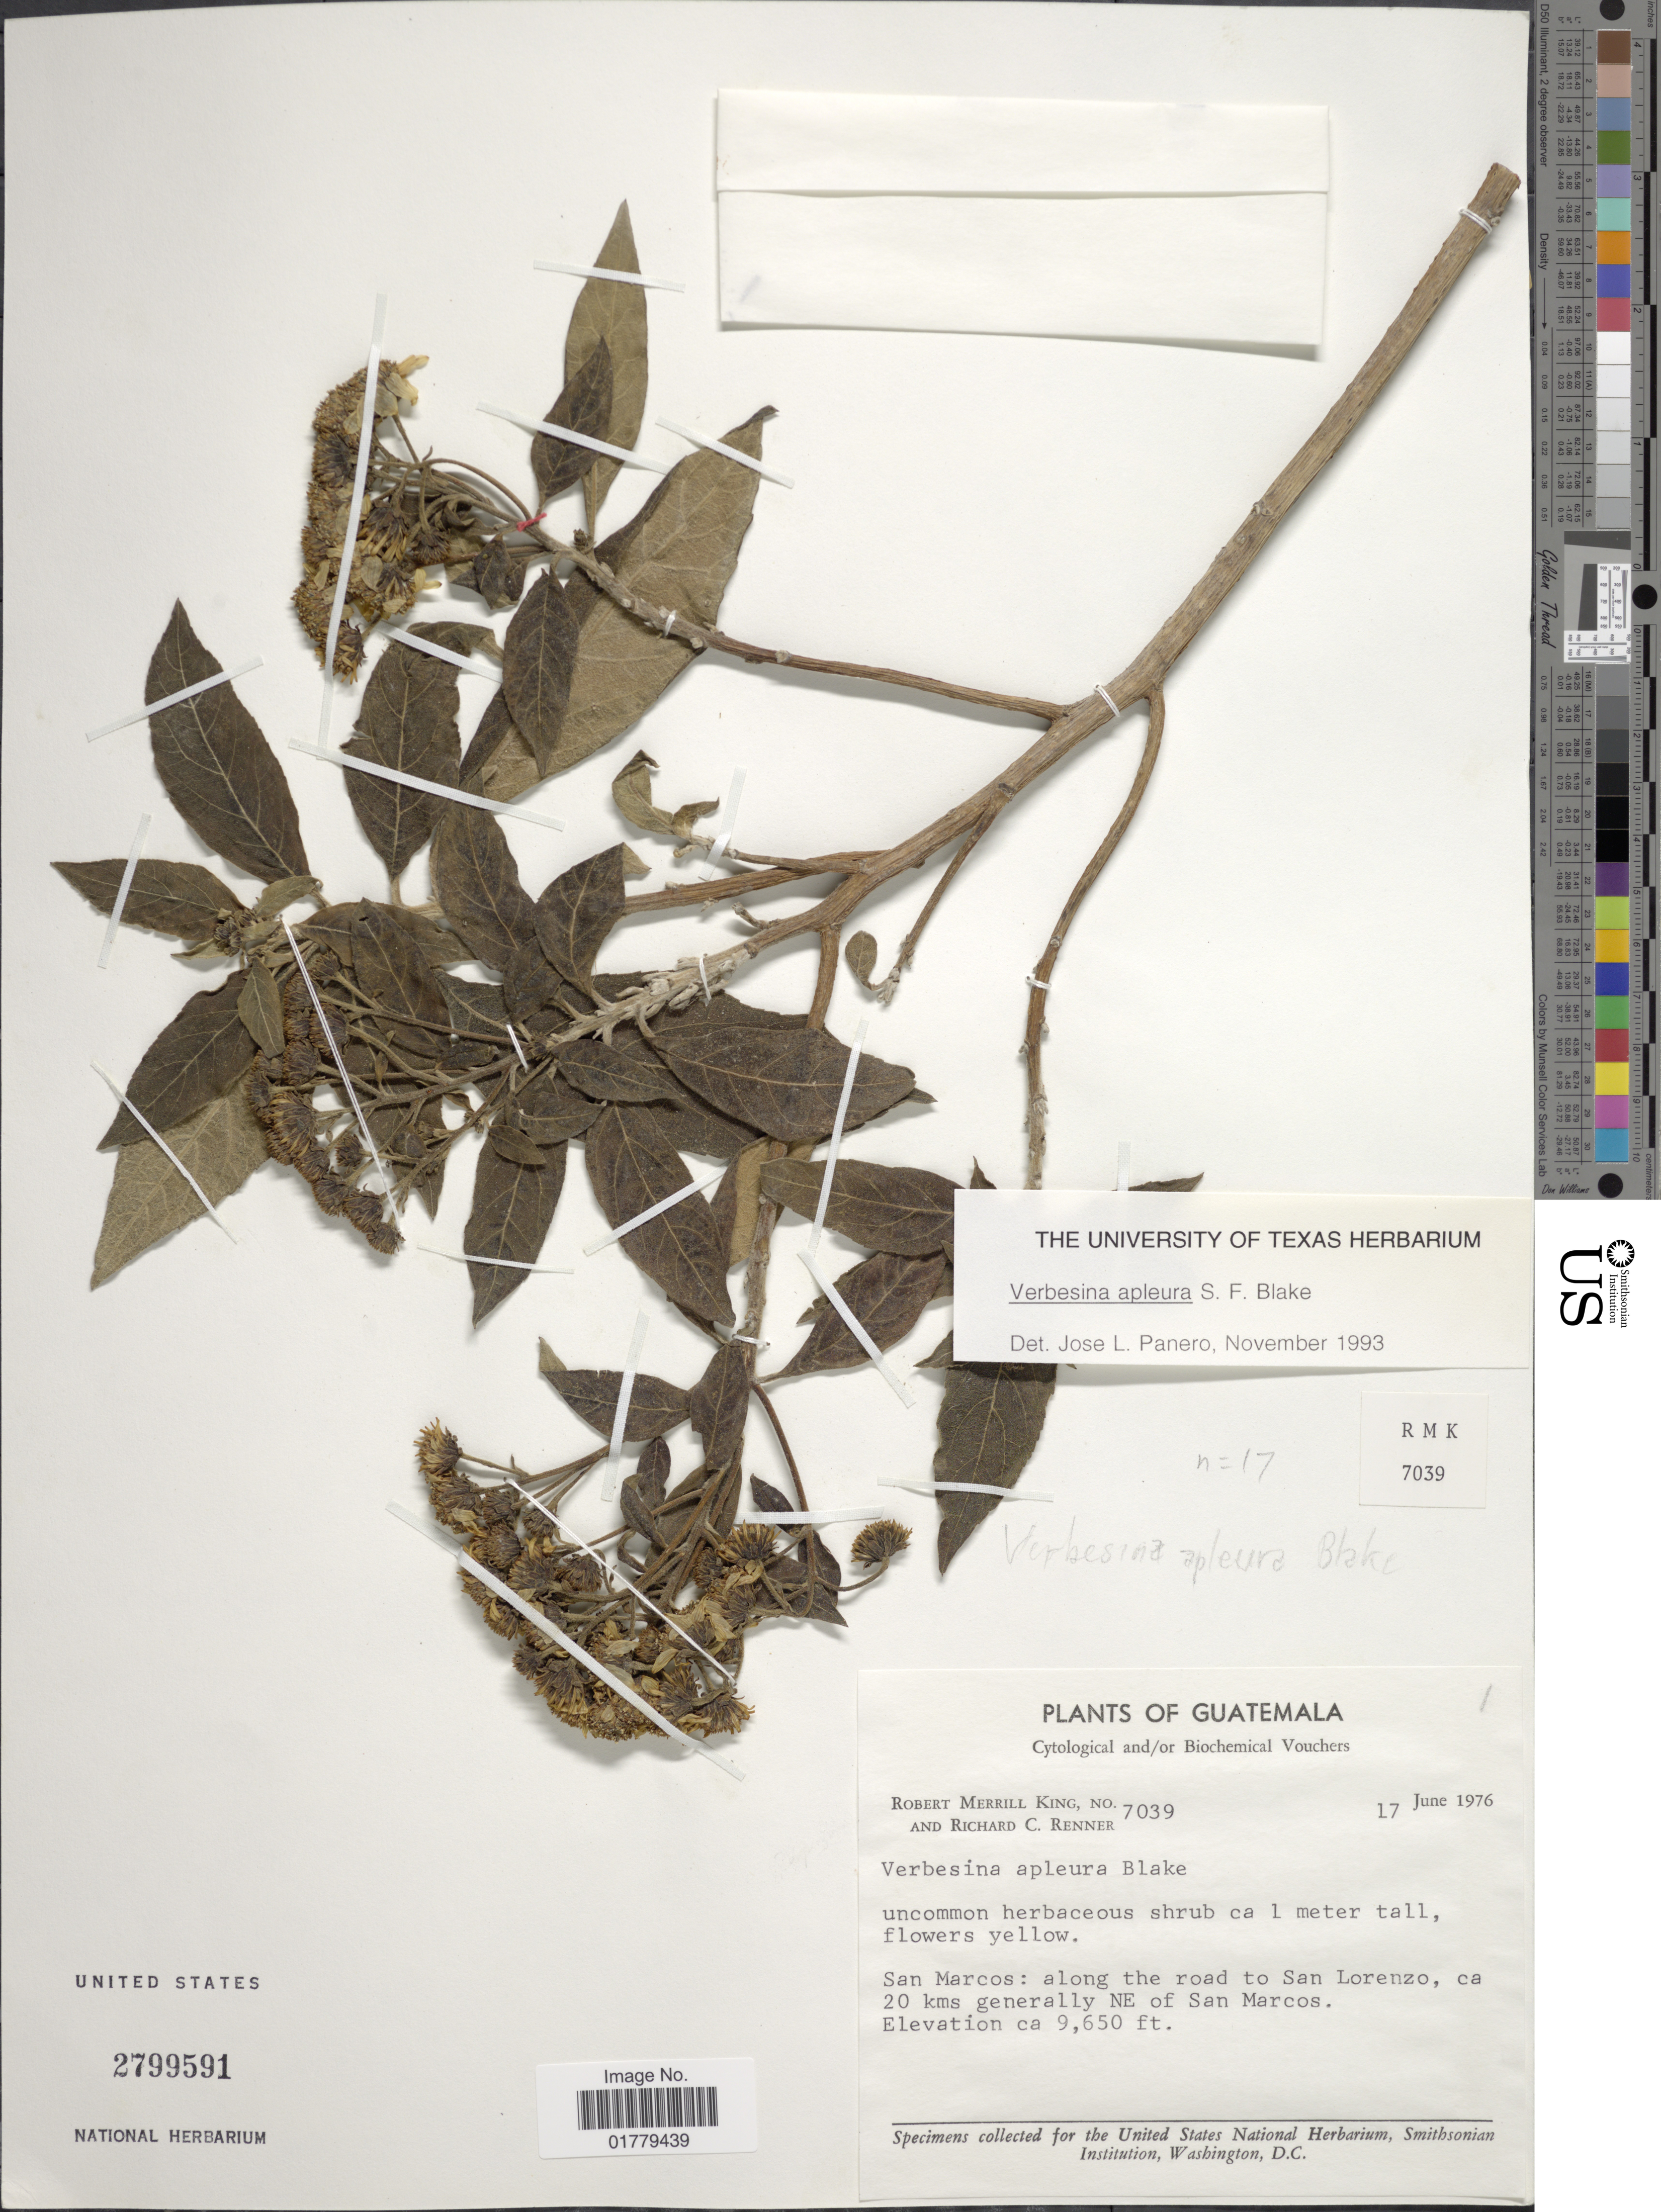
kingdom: Plantae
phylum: Tracheophyta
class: Magnoliopsida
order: Asterales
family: Asteraceae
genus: Verbesina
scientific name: Verbesina apleura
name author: S.F. Blake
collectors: R. M. King & R. C. Renner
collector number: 7039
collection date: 1976-06-17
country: Guatemala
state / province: San Marcos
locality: San Marcos: along the road to San Lorenzo, ca 20 kms generally NE of San Marcos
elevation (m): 2941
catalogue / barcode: US 2799591